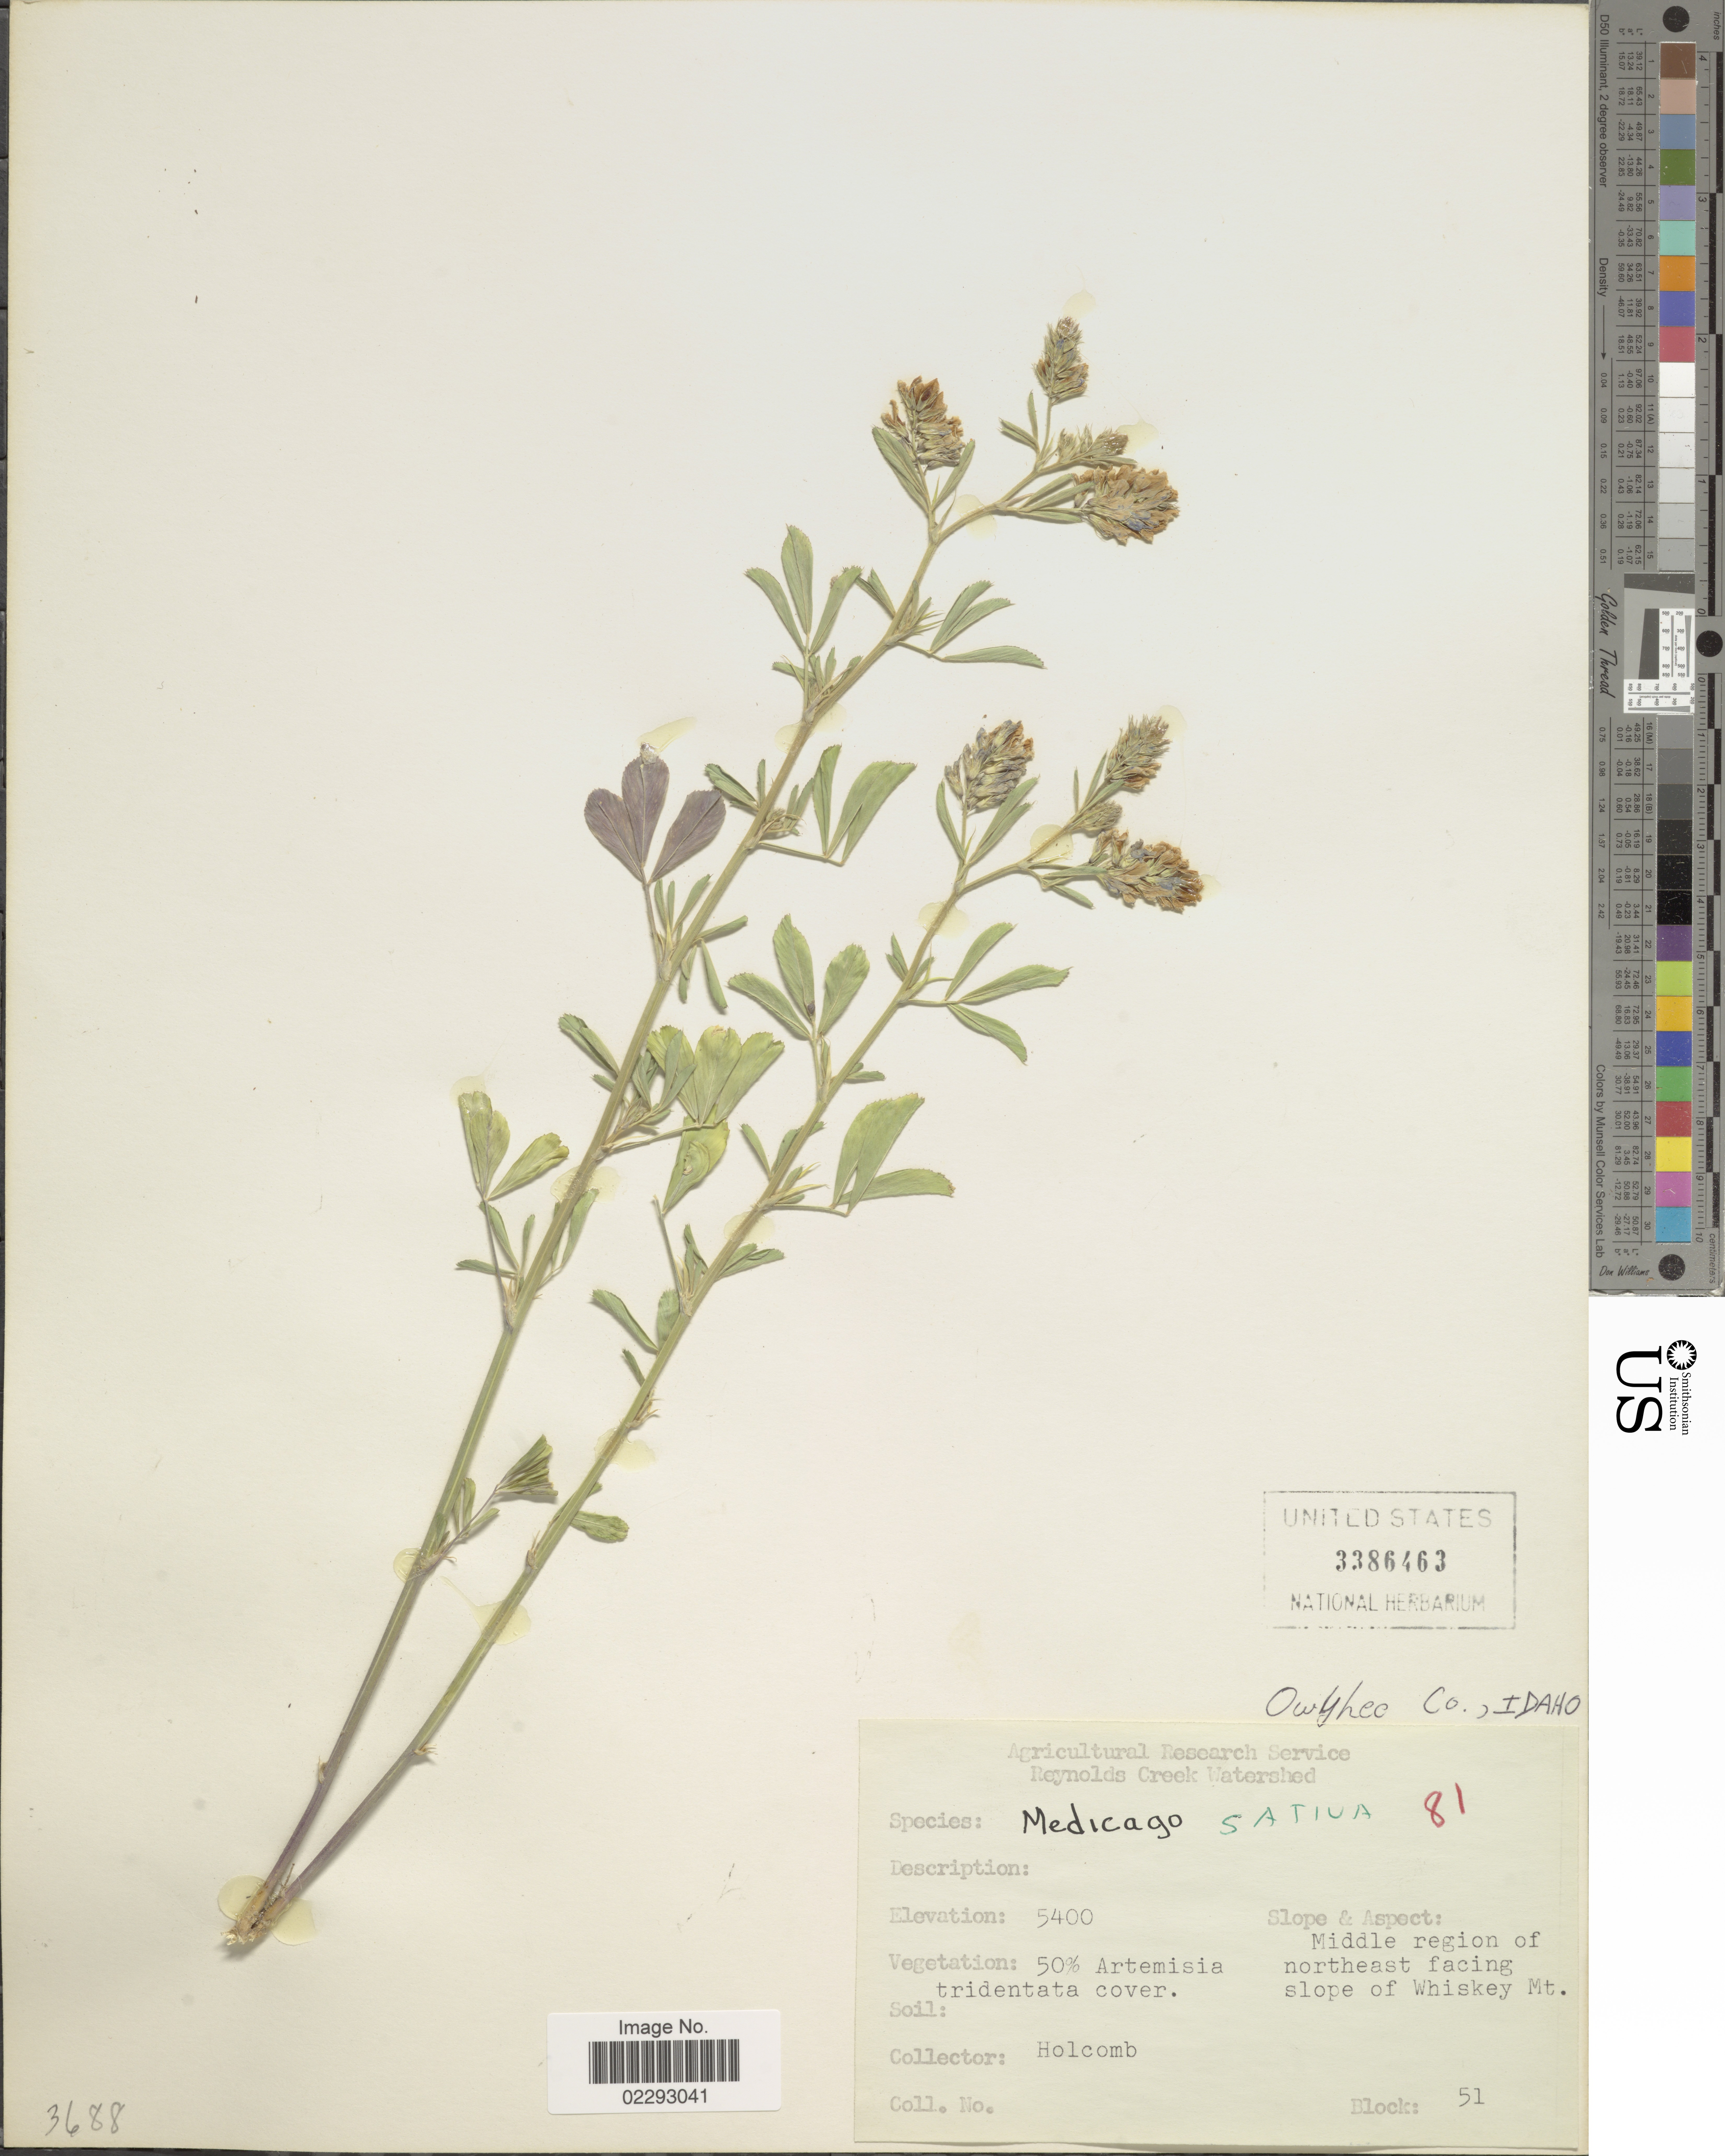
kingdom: Plantae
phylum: Tracheophyta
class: Magnoliopsida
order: Fabales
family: Fabaceae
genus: Medicago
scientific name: Medicago sativa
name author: L.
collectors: Holcomb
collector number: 81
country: United States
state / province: Idaho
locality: Middle region of northeast facing slope of Whiskey Mt.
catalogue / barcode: US 3386463